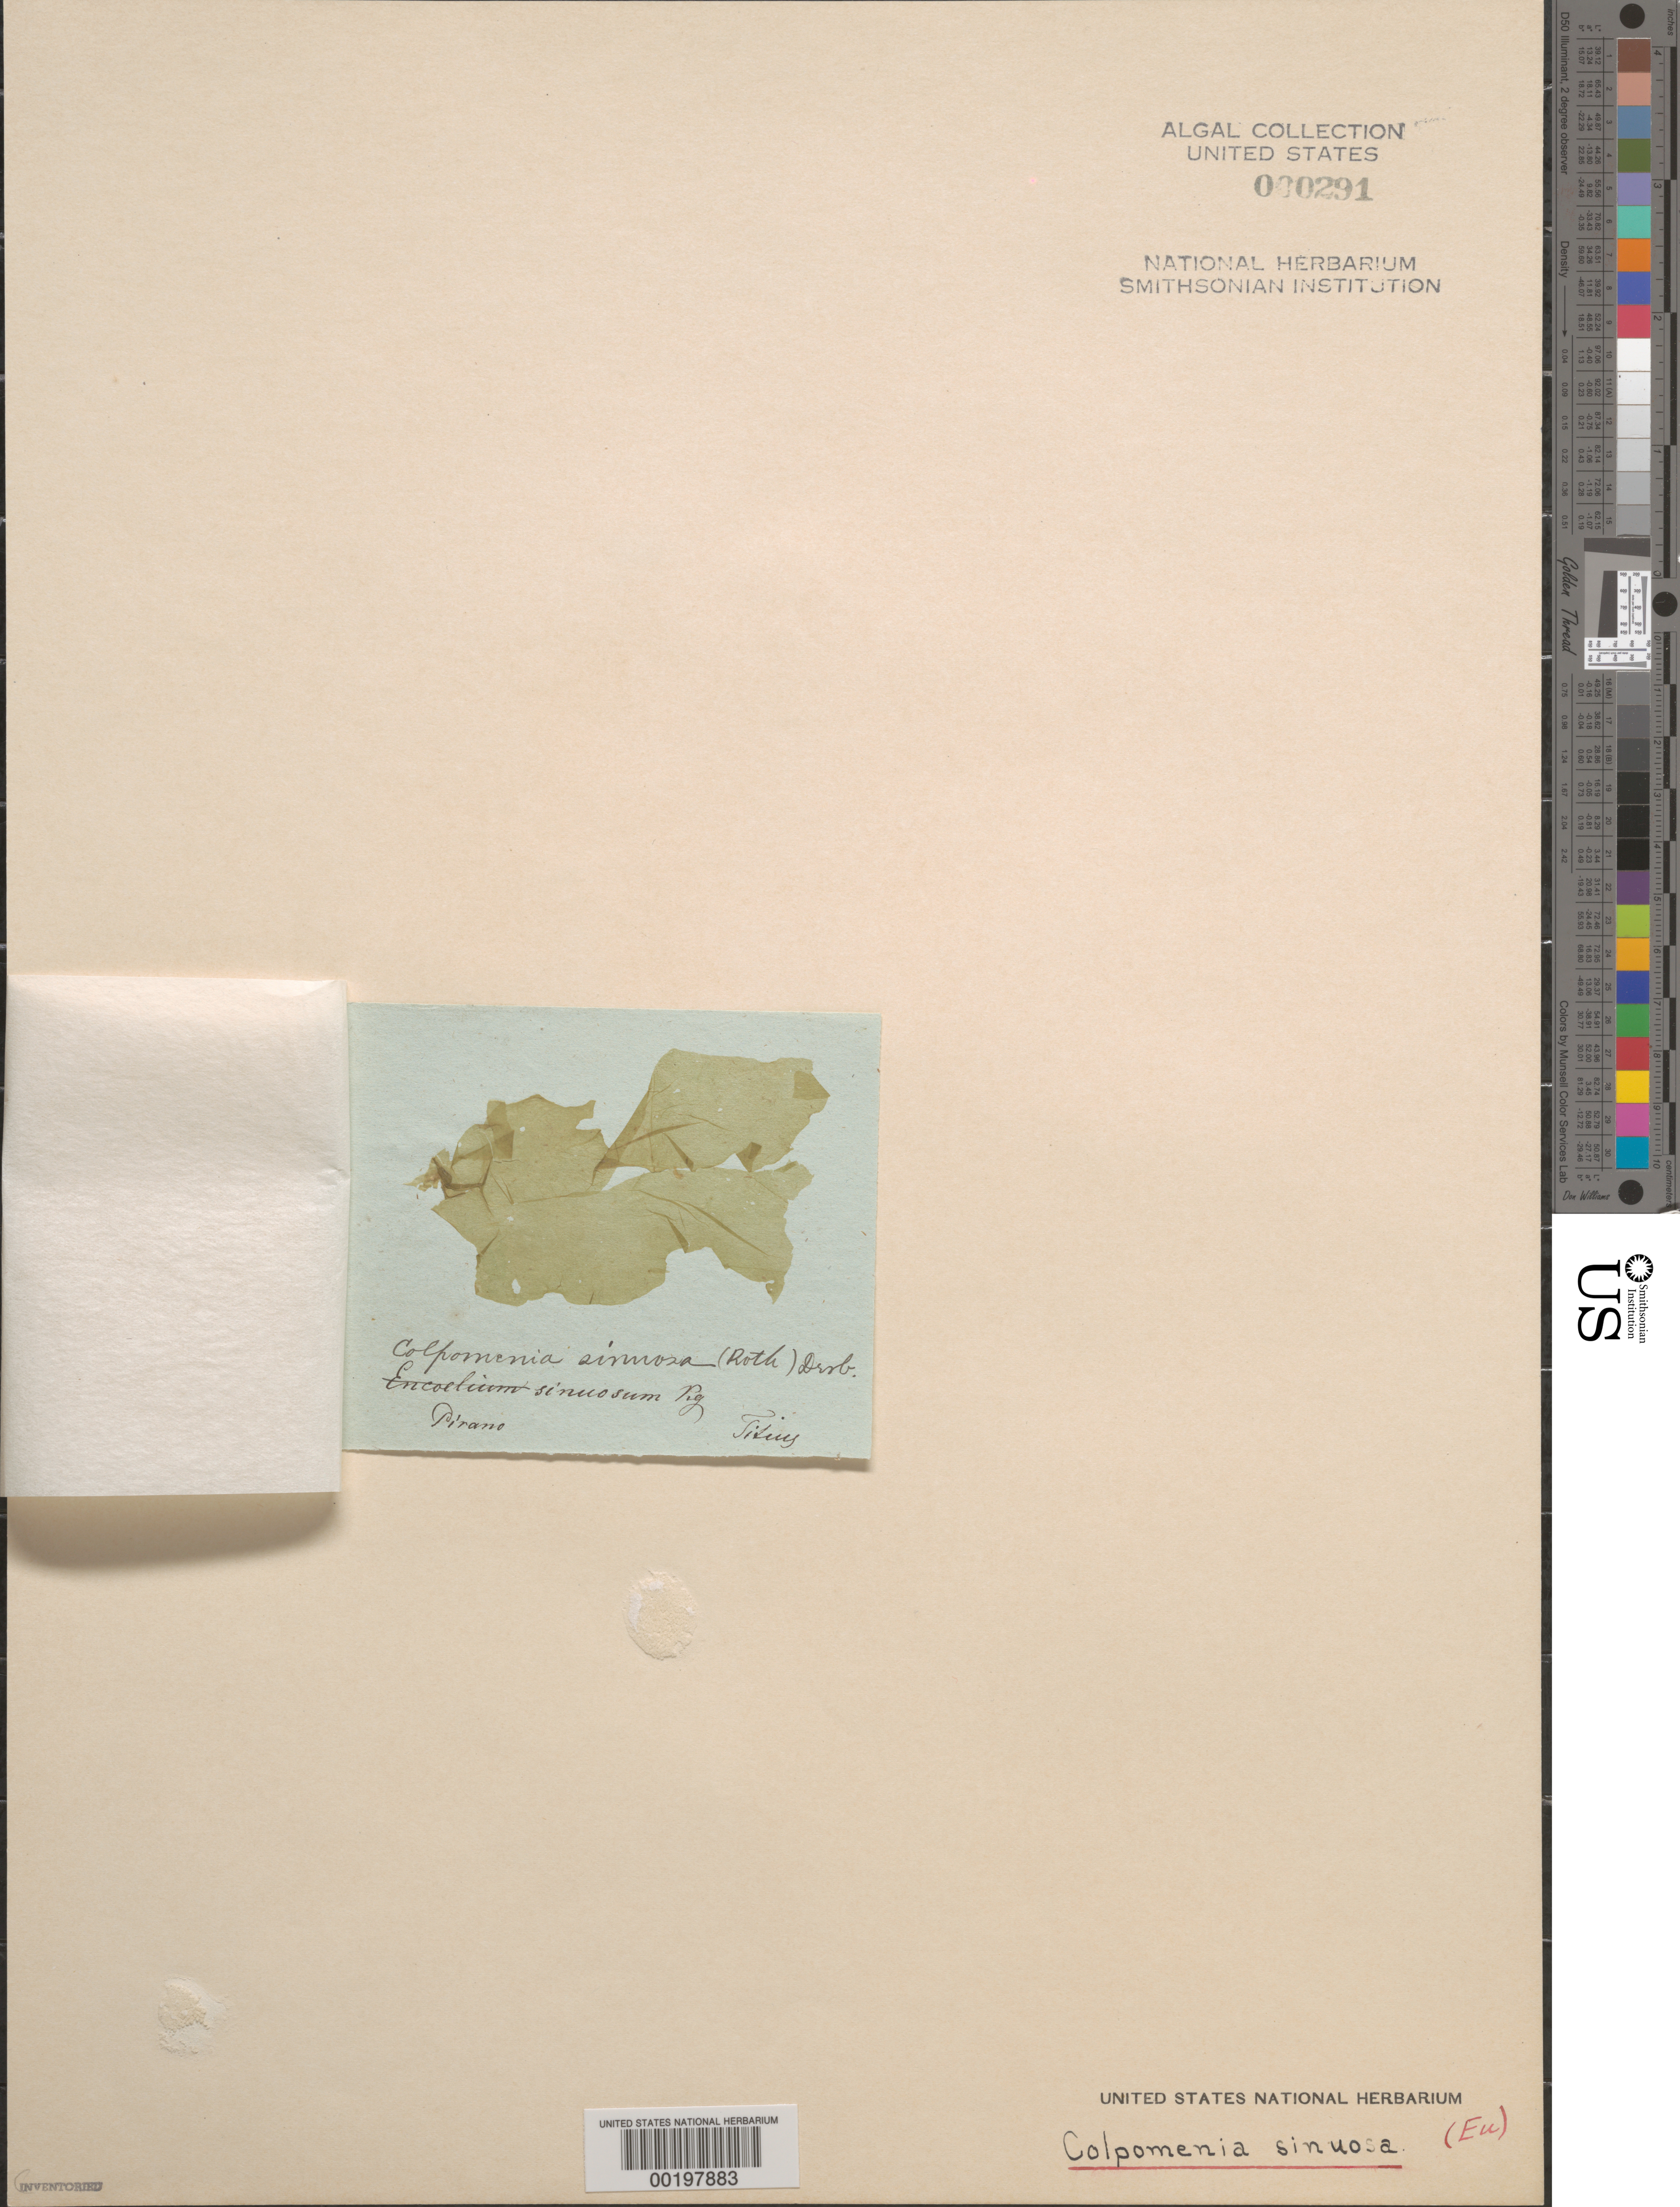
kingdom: Chromista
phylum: Ochrophyta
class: Phaeophyceae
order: Scytosiphonales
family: Scytosiphonaceae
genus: Colpomenia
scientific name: Colpomenia sinuosa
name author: (K. Mert. ex Roth) Derbes & Solier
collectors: P. Titius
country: Slovenia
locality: Piran (Pirano)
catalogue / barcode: US 291